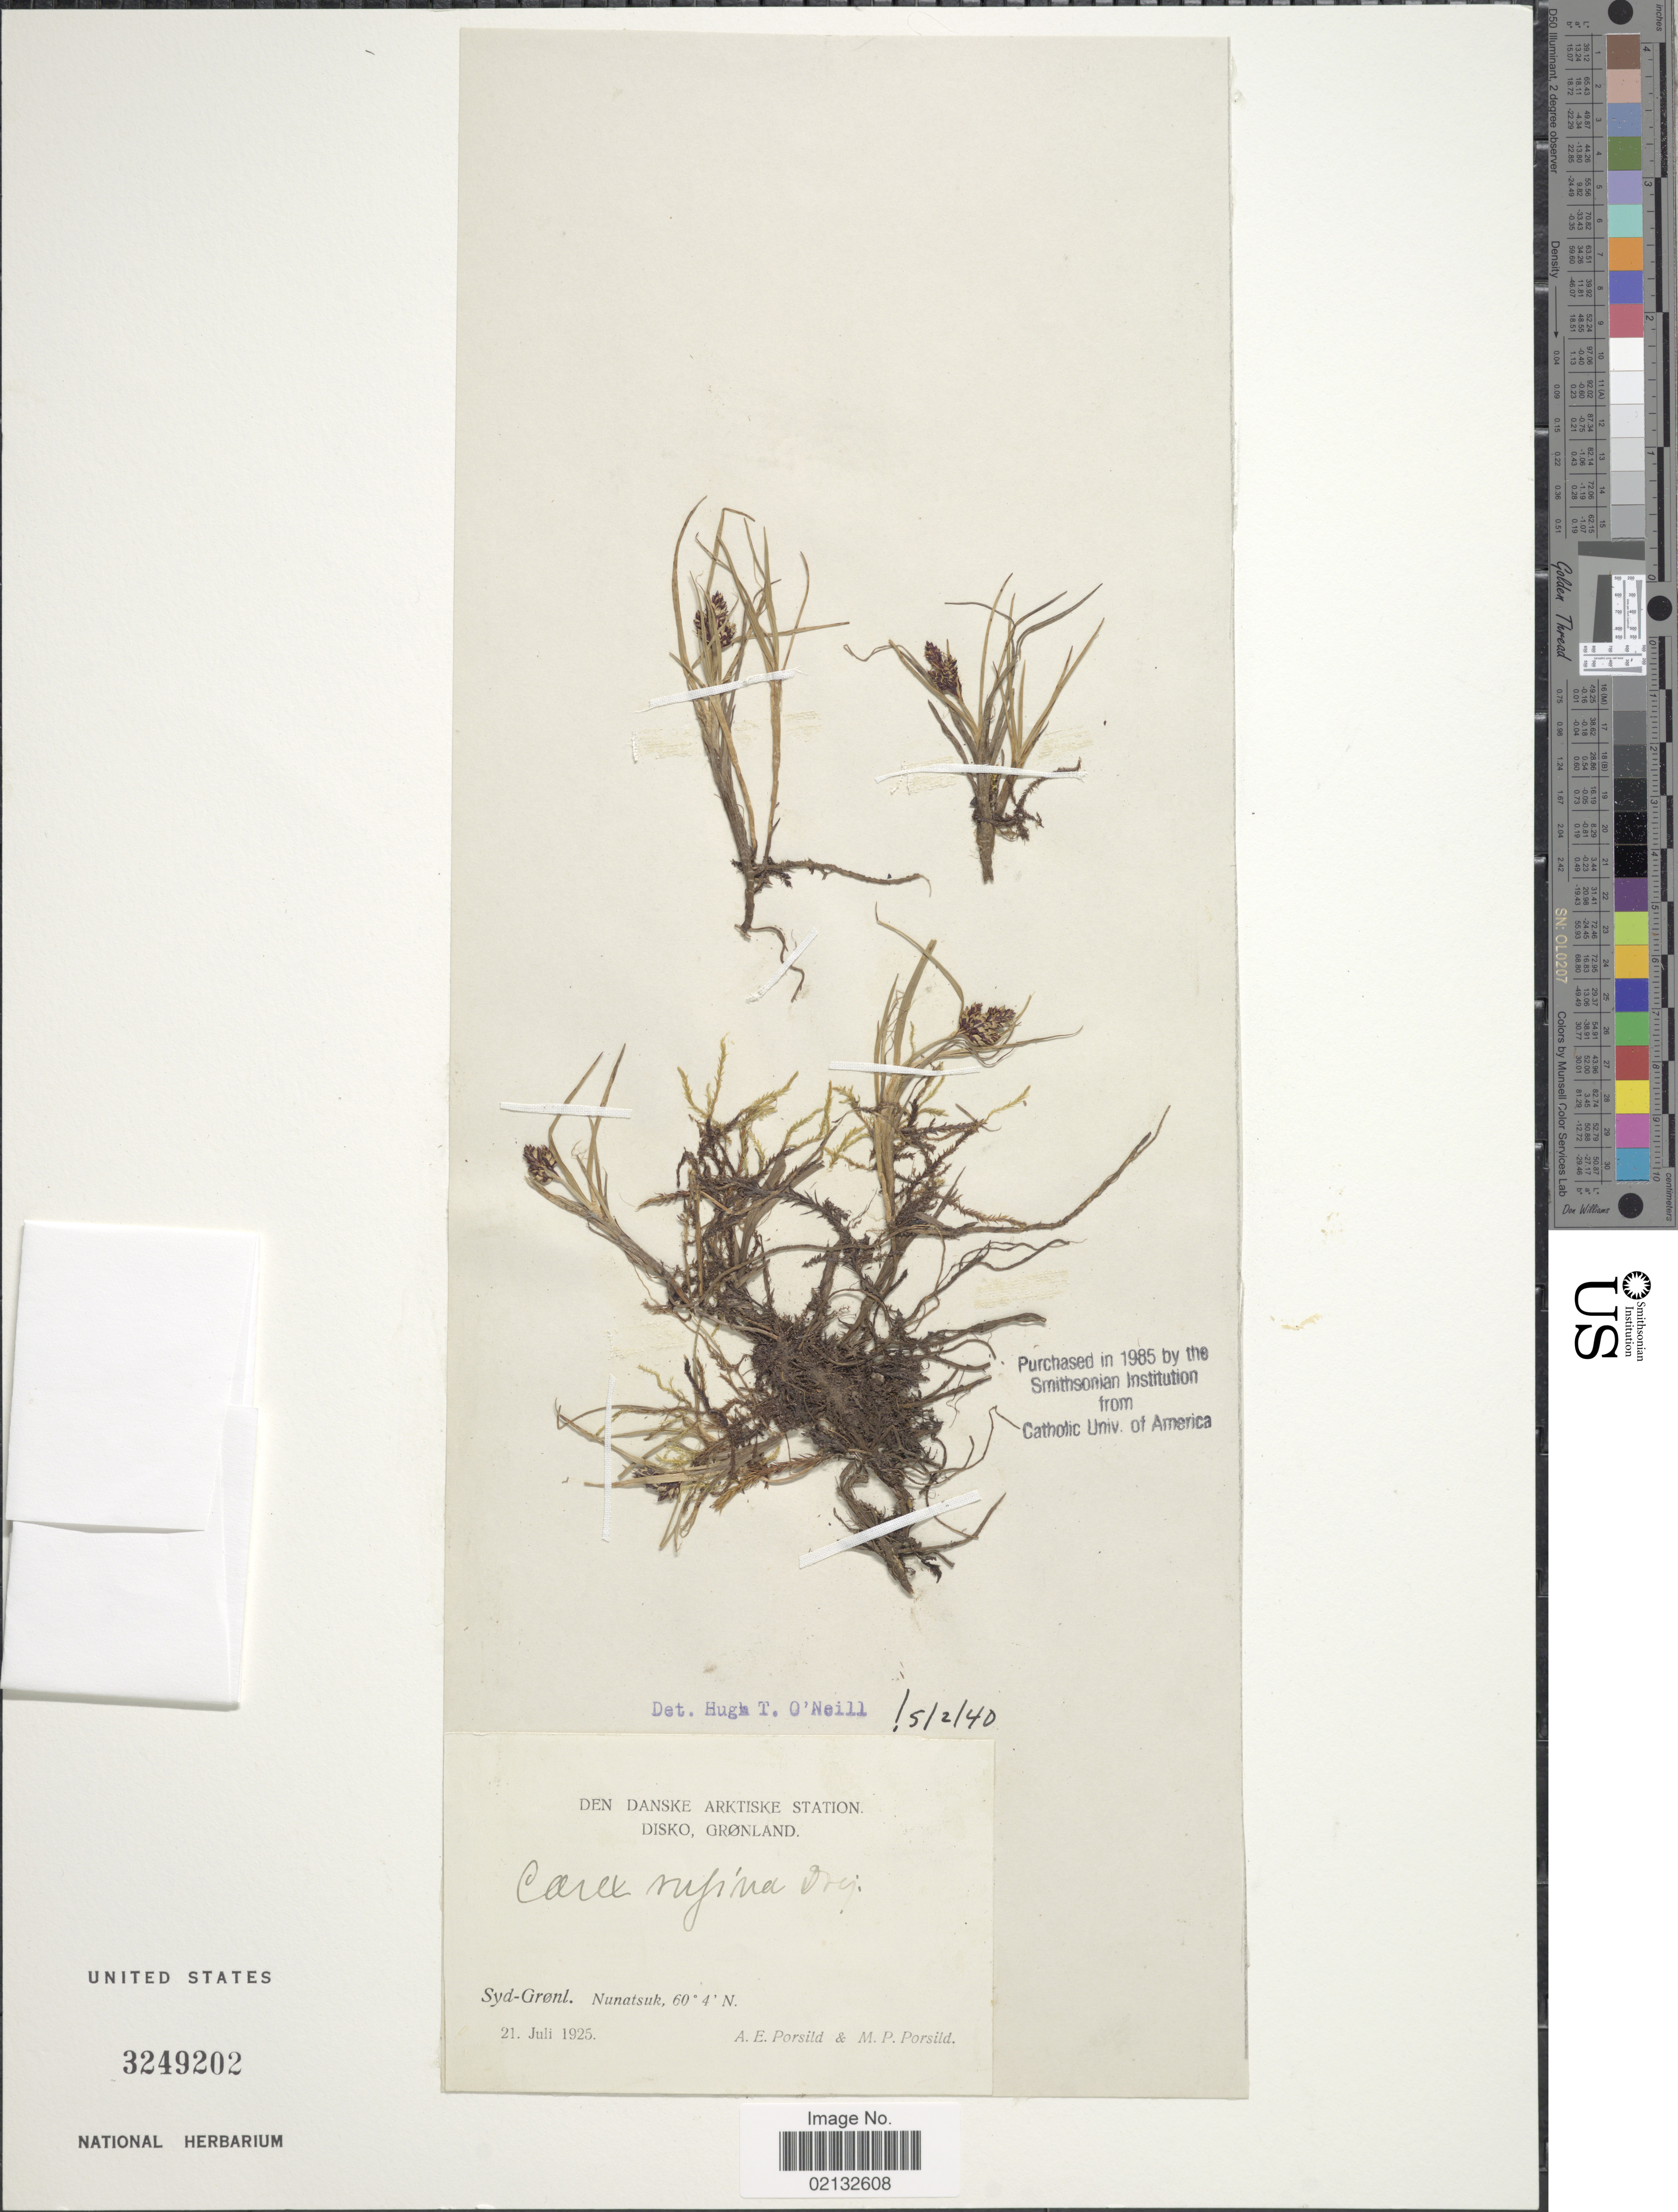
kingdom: Plantae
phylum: Tracheophyta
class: Liliopsida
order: Poales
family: Cyperaceae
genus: Carex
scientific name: Carex rufina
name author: Drejer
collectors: A. E. Porsild & M. P. Porsild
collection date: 1925-07-21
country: Greenland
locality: Syd-Gronl. Nunatsuk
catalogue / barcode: US 3249202